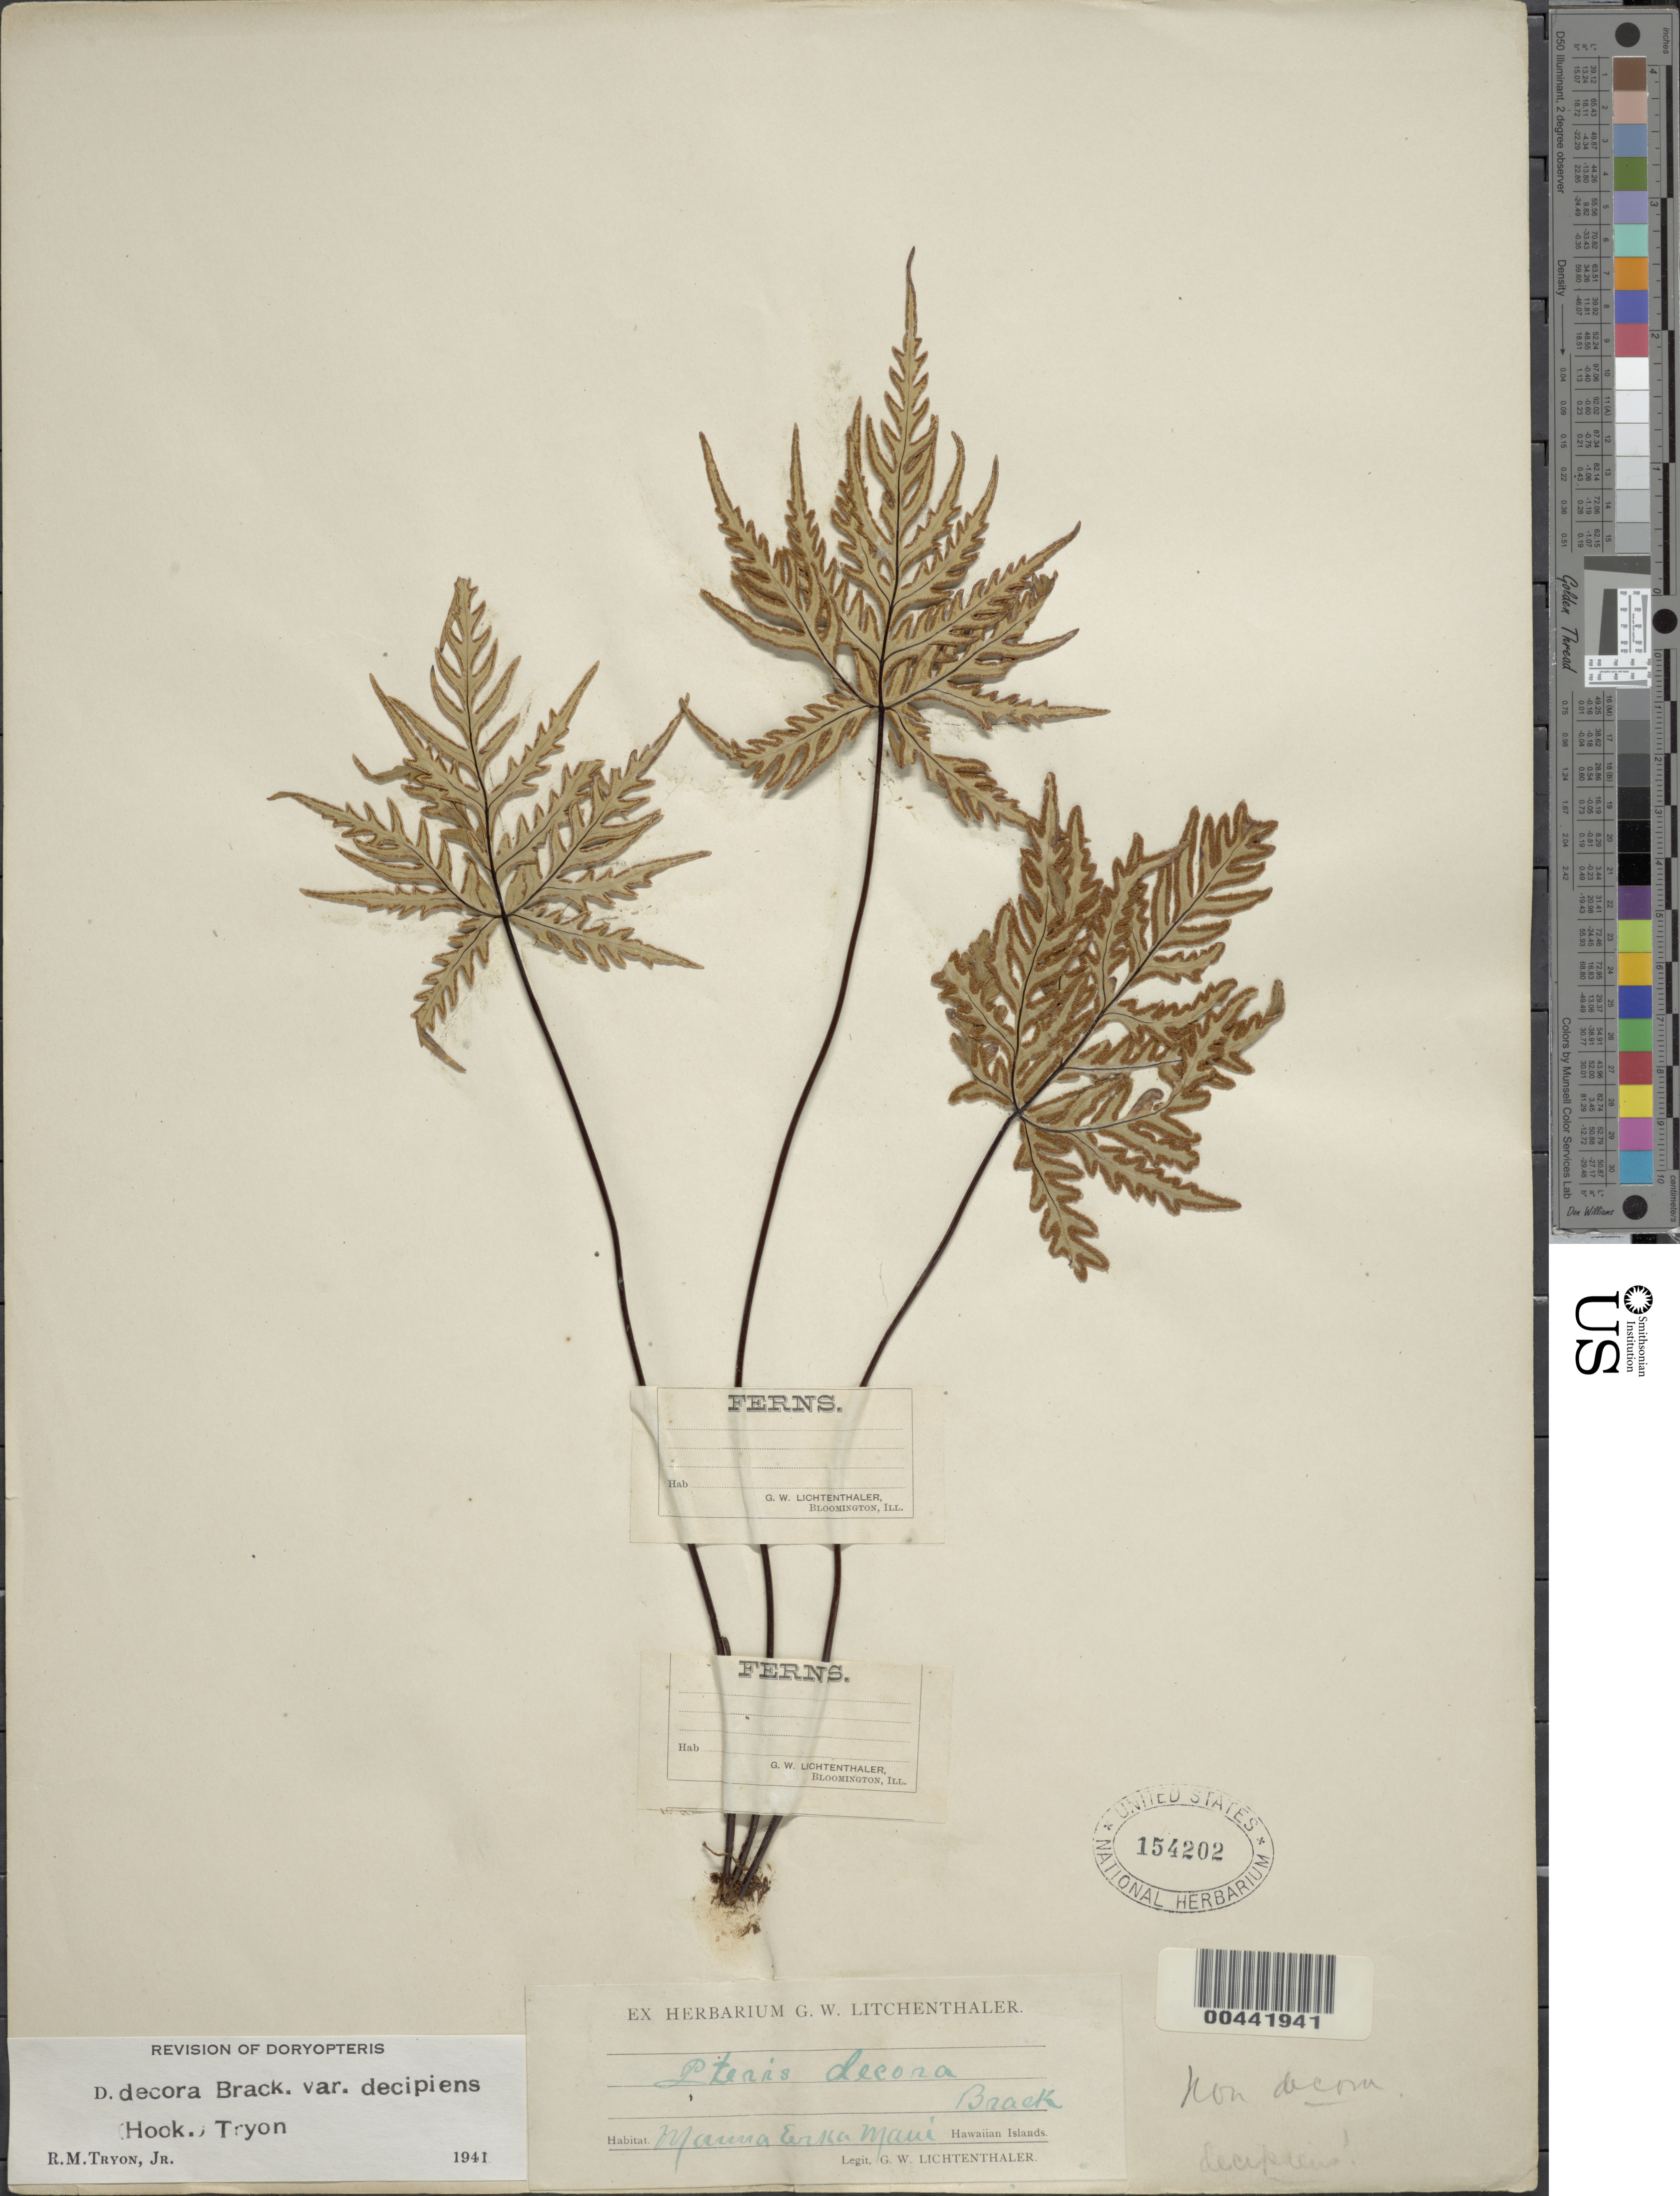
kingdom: Plantae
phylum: Tracheophyta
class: Polypodiopsida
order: Polypodiales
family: Pteridaceae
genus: Doryopteris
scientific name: Doryopteris decipiens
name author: (Hook.) J. Sm.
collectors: G. Lichtenthaler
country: United States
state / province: Hawaii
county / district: Maui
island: Maui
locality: Mauna Eeika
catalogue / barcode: US 154202